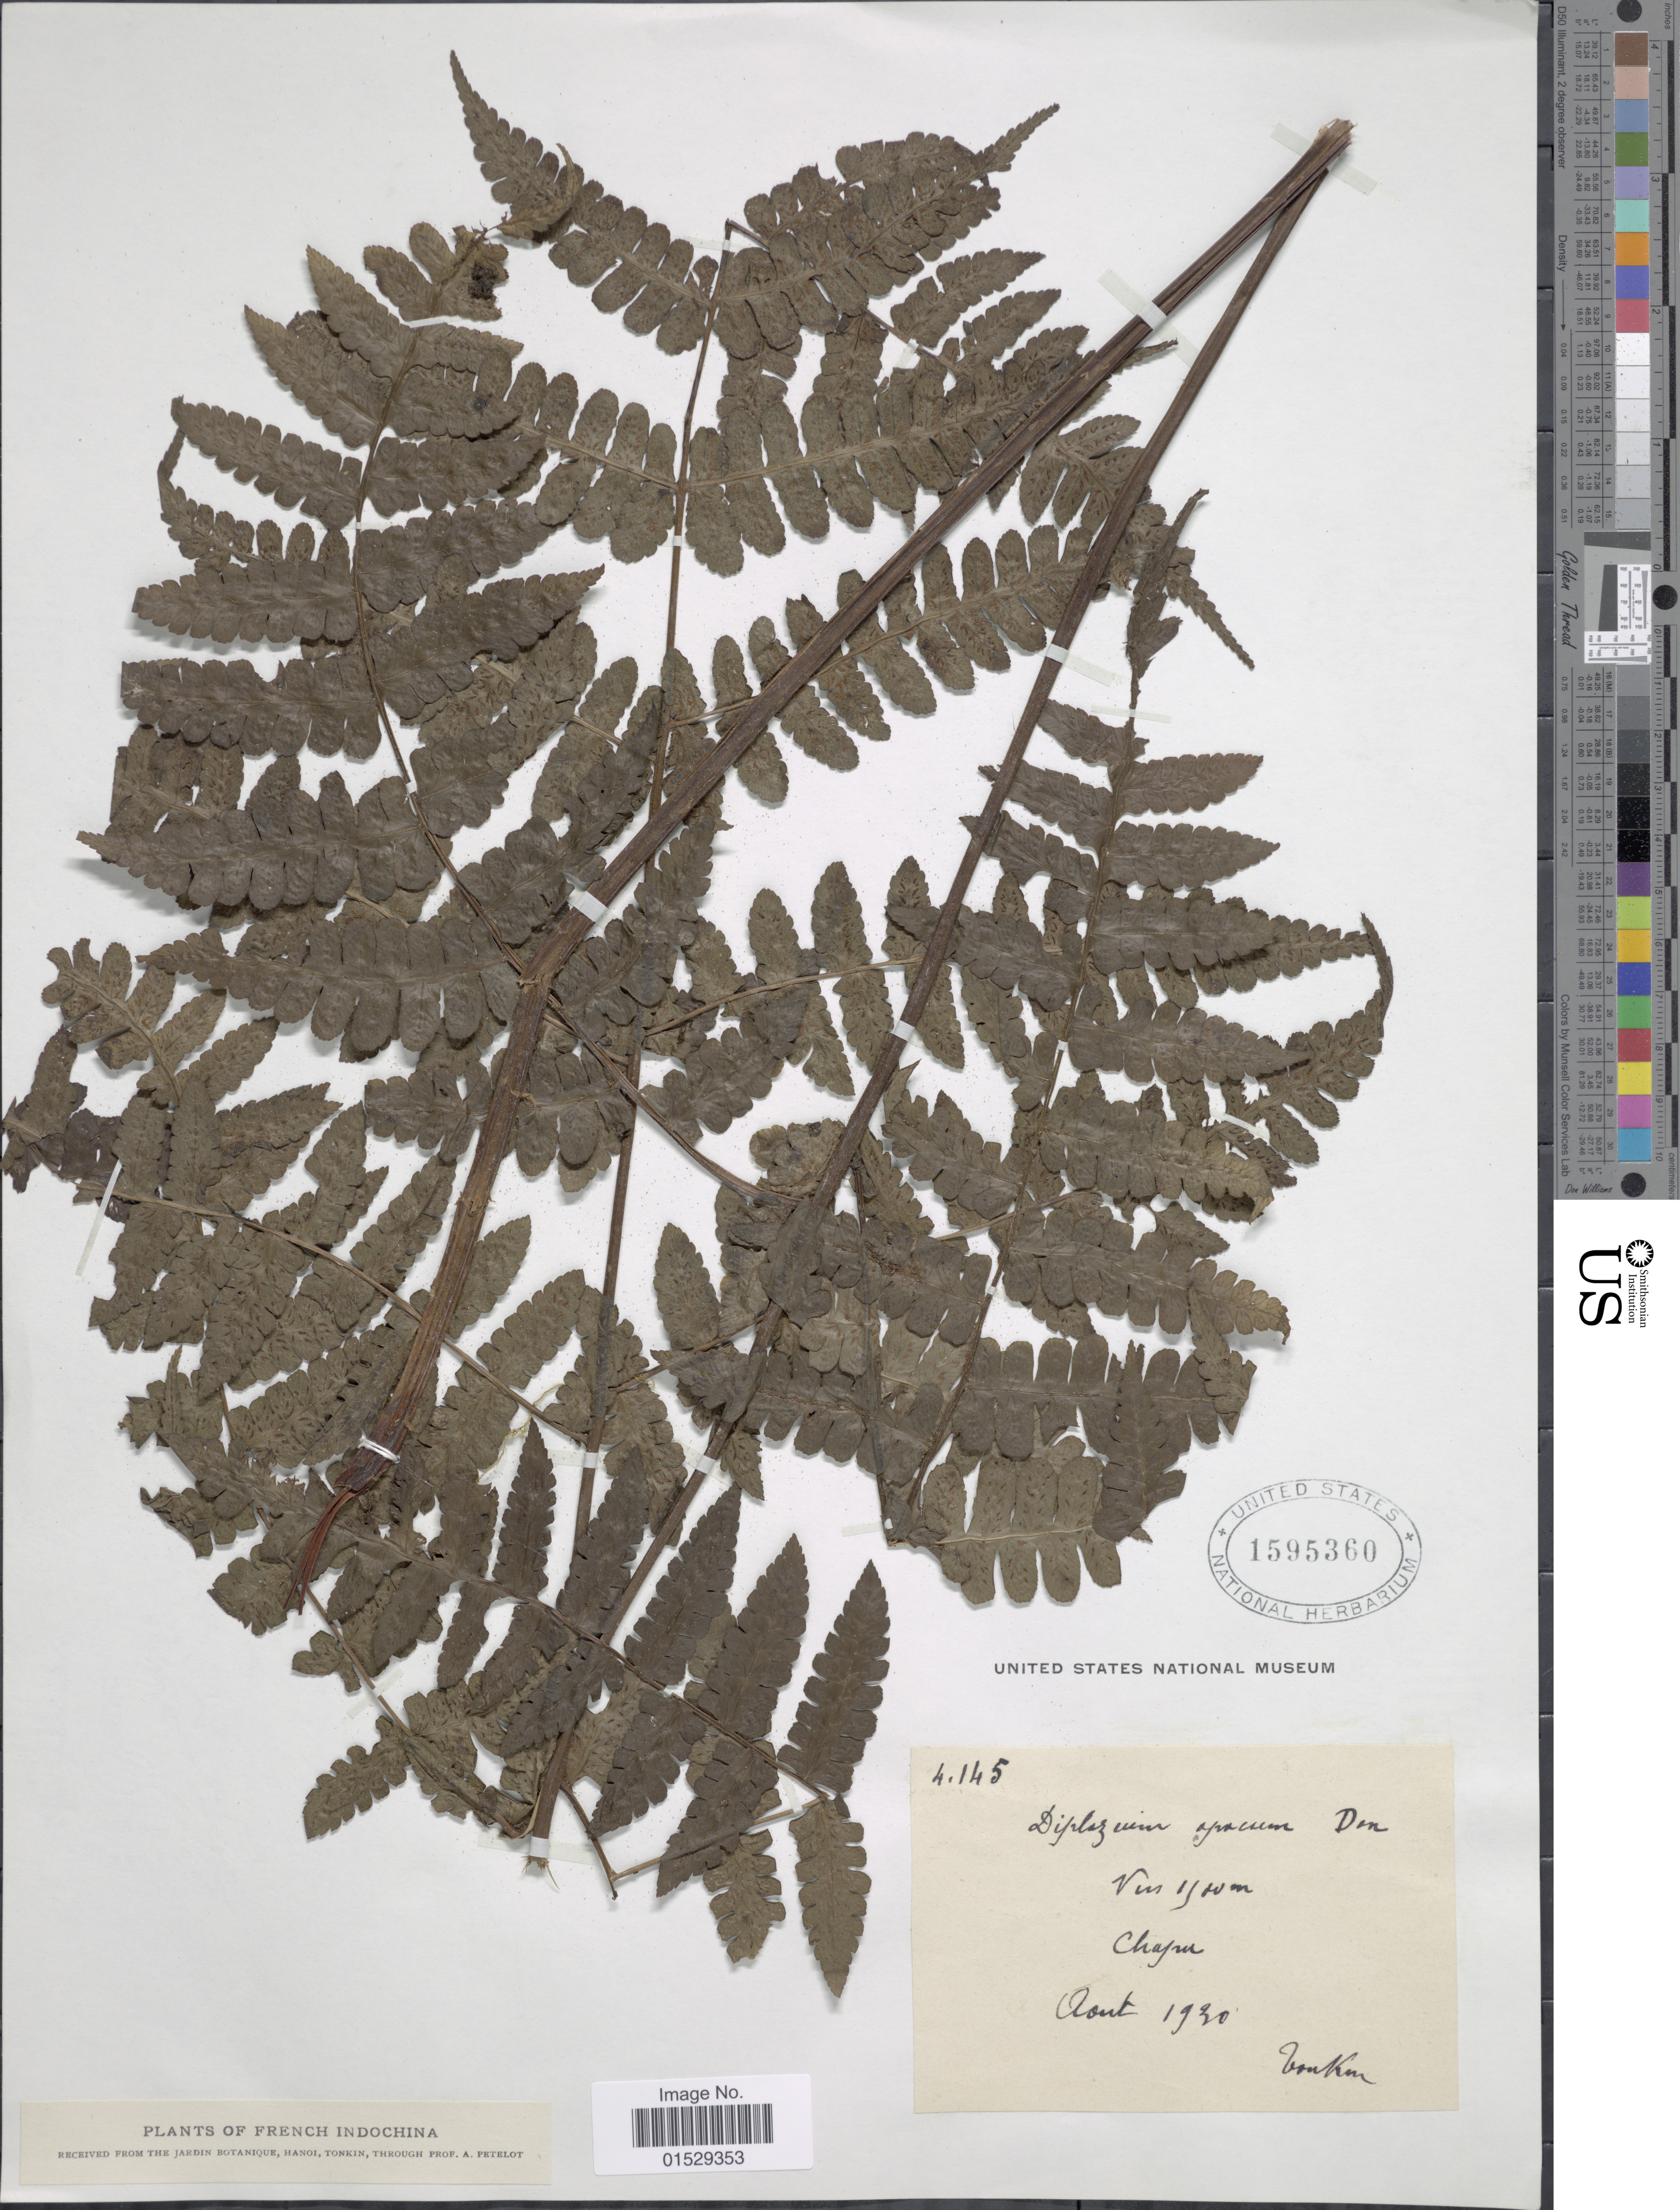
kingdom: Plantae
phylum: Tracheophyta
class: Polypodiopsida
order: Polypodiales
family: Athyriaceae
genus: Cornopteris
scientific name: Cornopteris opaca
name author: (D. Don) Tagawa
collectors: A. Petelot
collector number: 4145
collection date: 1930-08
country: Vietnam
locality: Tonkin. Chapa [interpreted]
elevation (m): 1520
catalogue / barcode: US 1595360